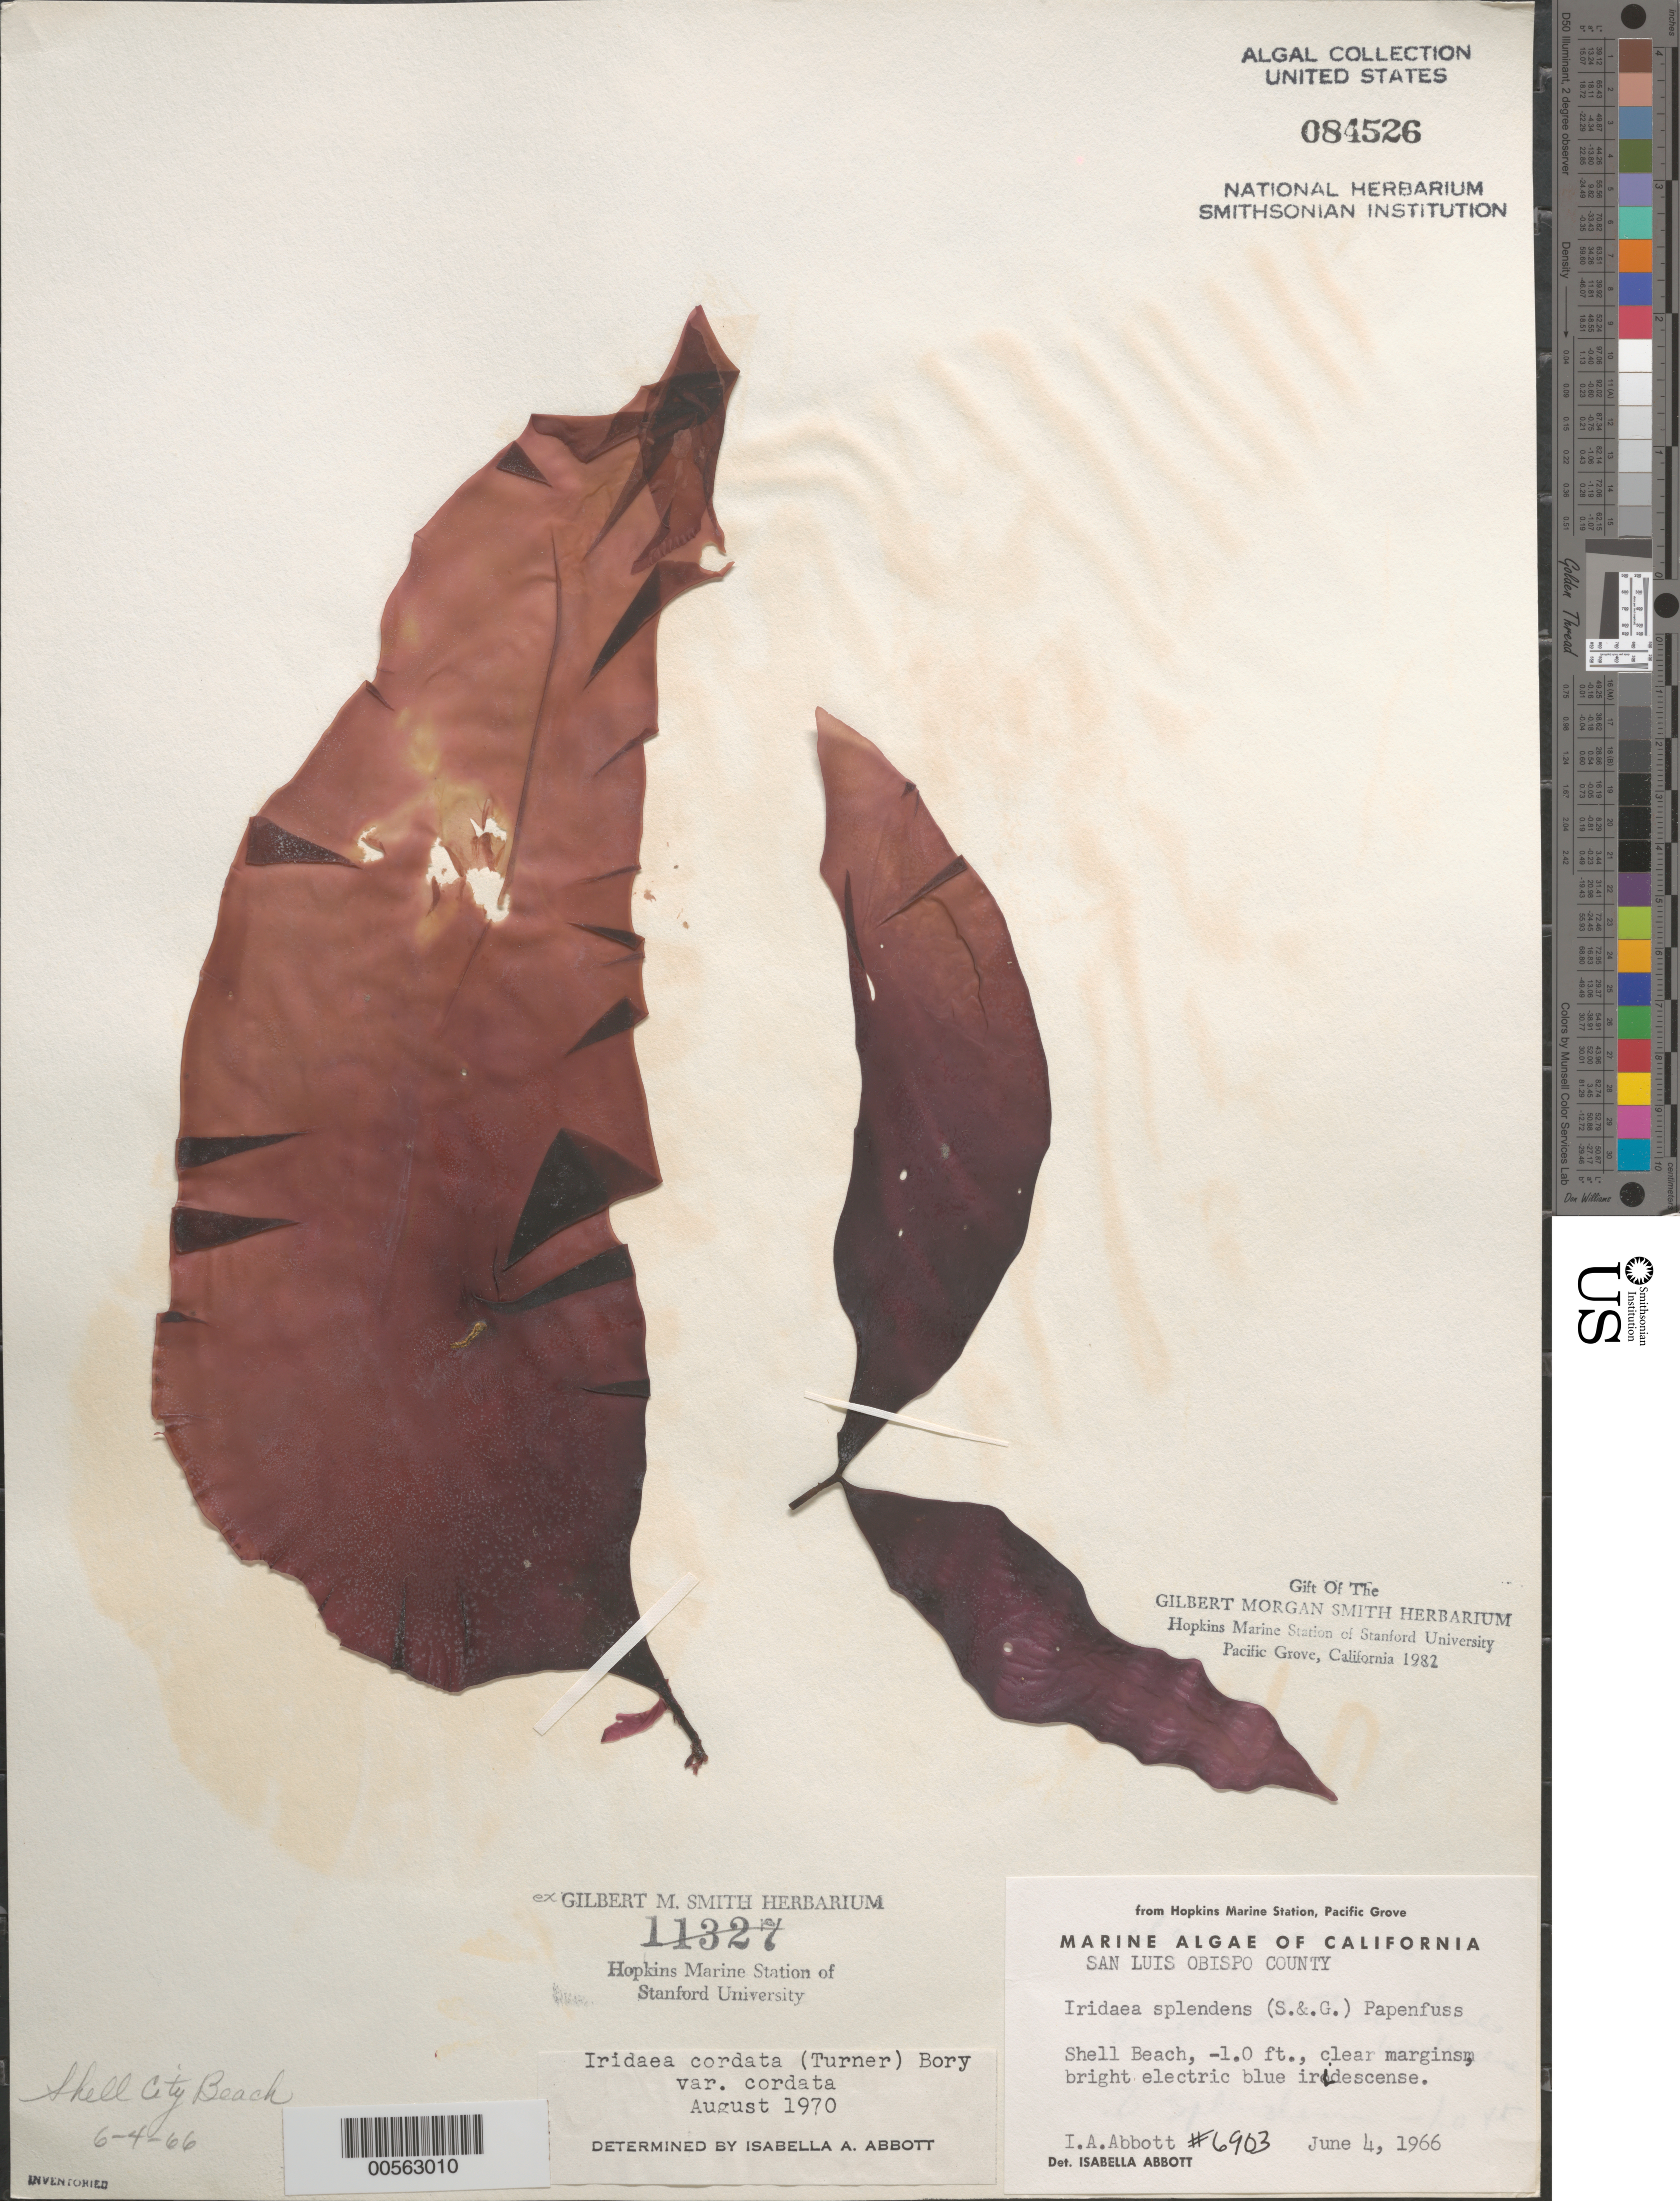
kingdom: Plantae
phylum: Rhodophyta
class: Florideophyceae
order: Gigartinales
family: Gigartinaceae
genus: Iridaea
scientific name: Iridaea cordata var. cordata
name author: (Turner) Bory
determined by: Abbott, Isabella A.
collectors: I. A. Abbott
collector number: IAA 6903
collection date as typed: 04 Jun 1966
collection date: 1966-06-04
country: United States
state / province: California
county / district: San Luis Obispo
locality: Shell Beach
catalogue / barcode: US 84526